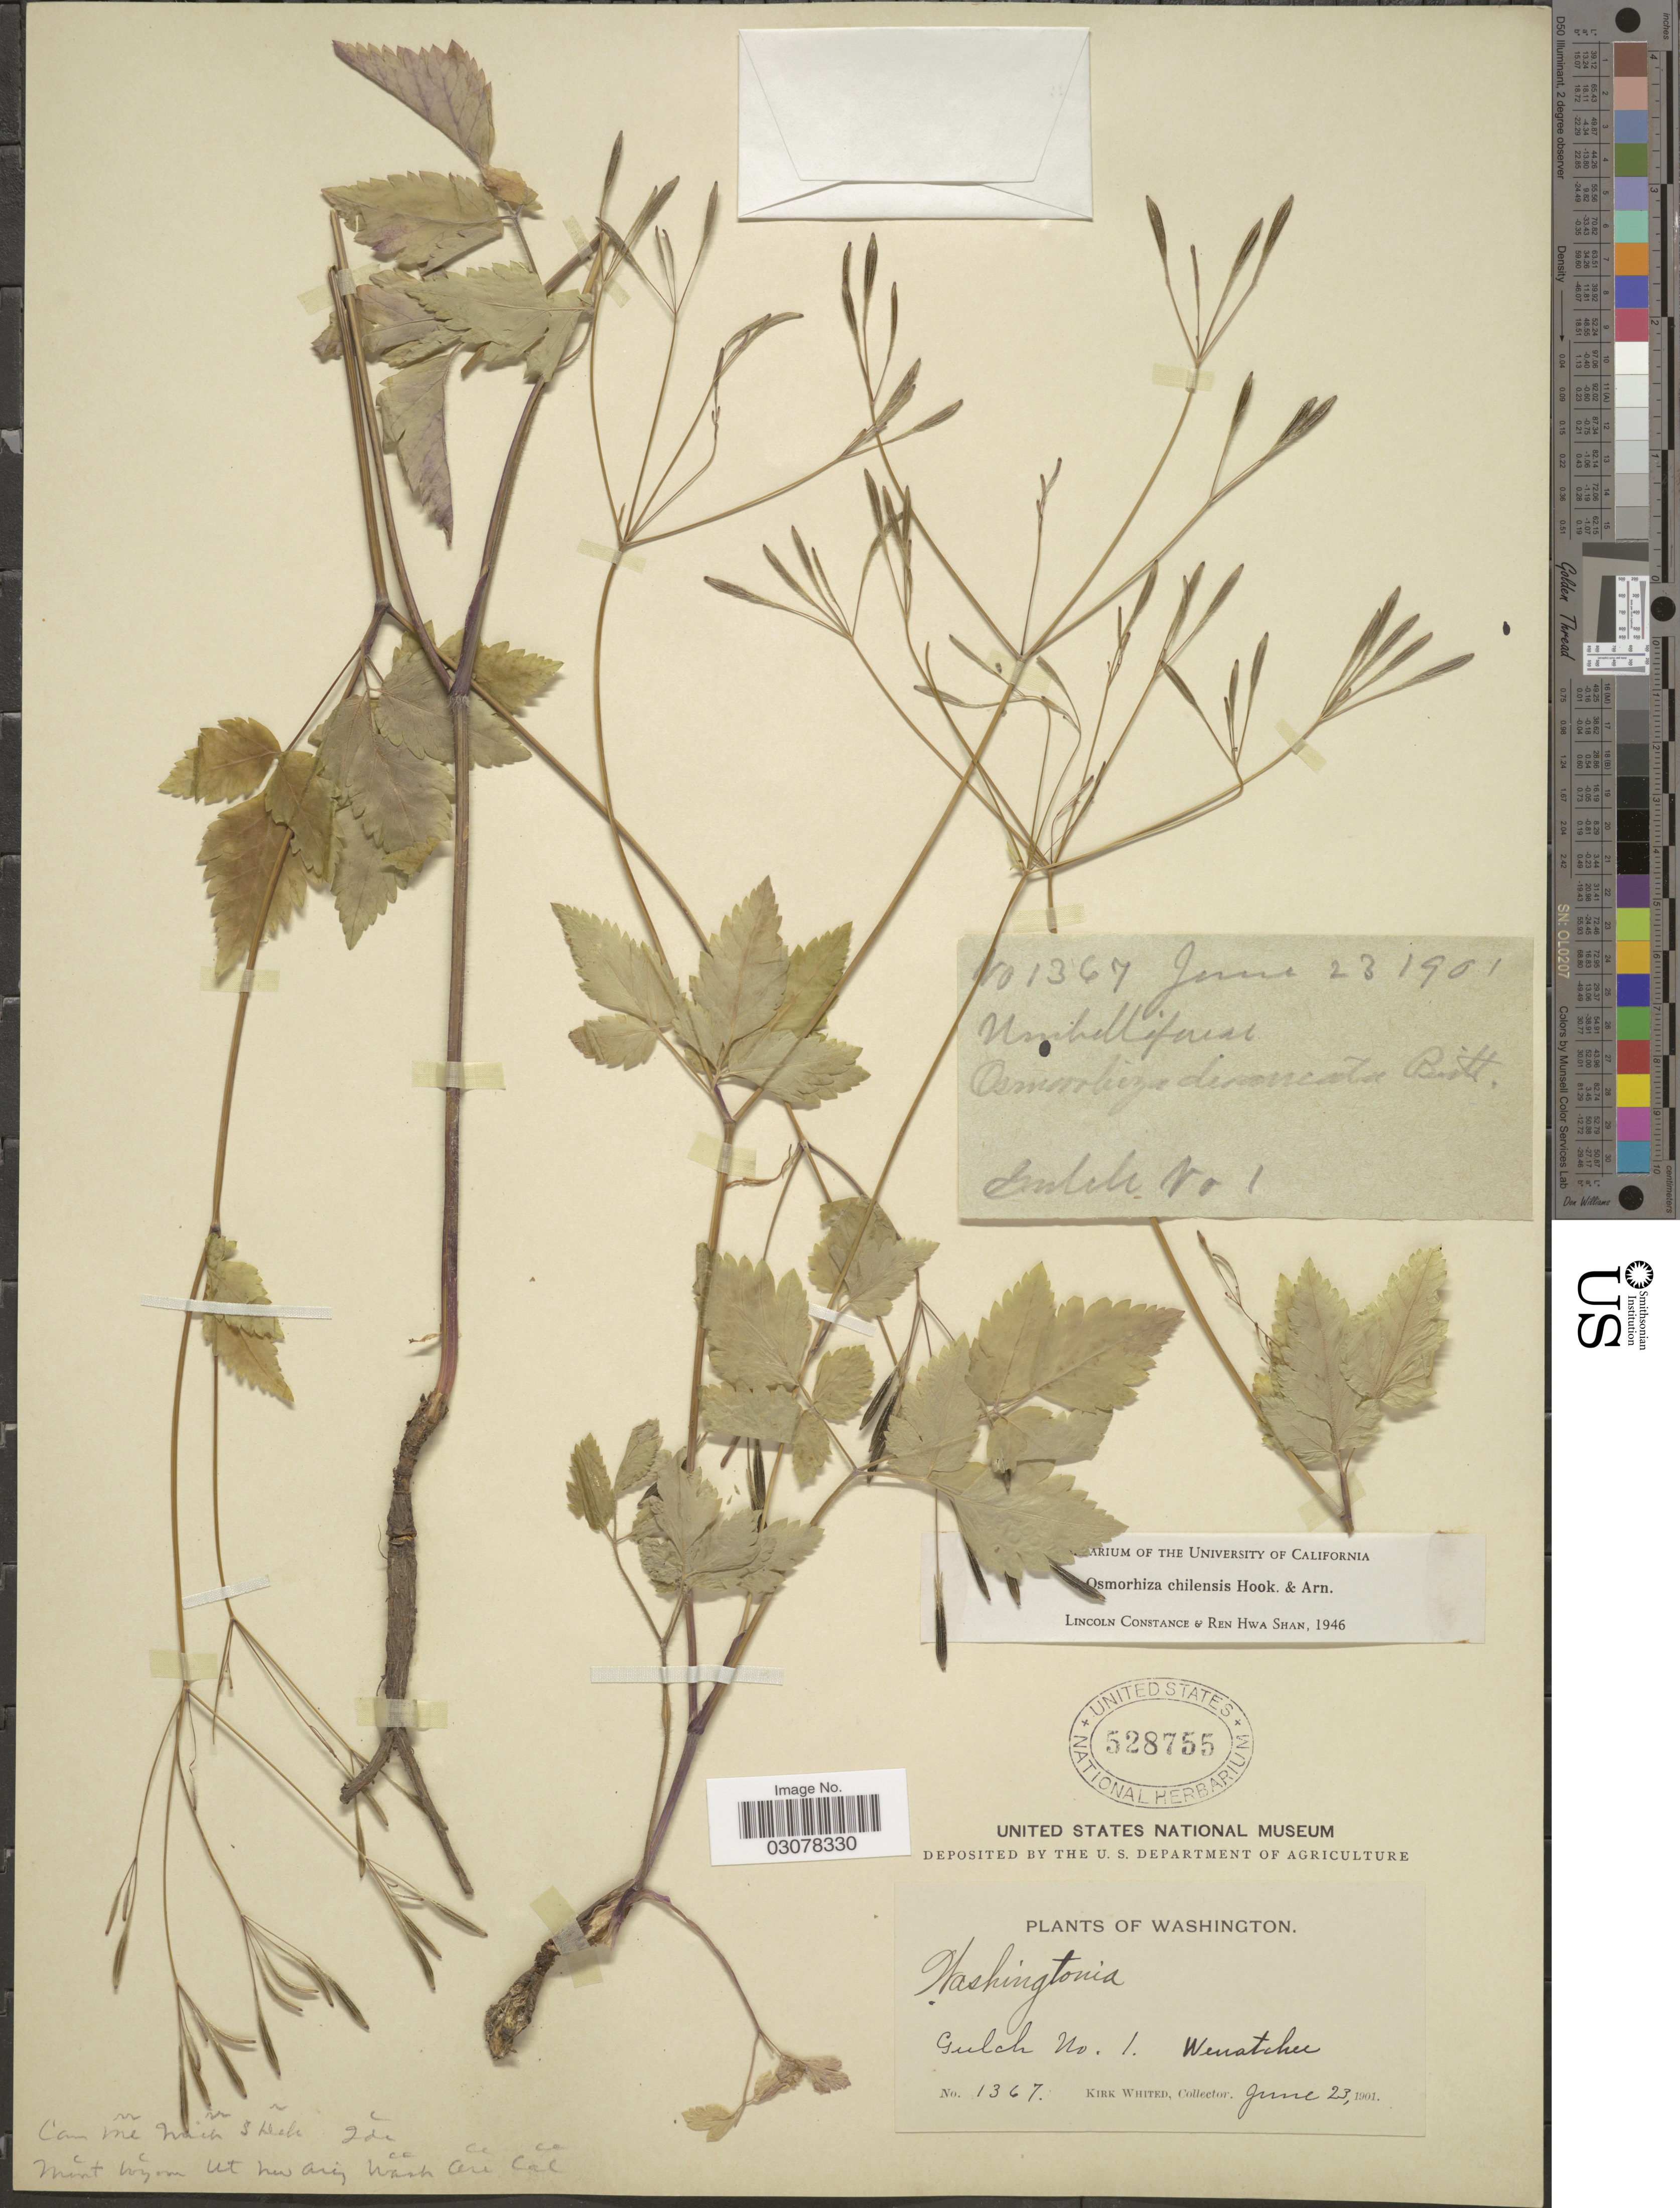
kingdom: Plantae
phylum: Tracheophyta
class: Magnoliopsida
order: Apiales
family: Apiaceae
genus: Osmorhiza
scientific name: Osmorhiza chilensis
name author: Hook. & Arn.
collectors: K. Whited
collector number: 1367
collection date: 1901-06-23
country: United States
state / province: Washington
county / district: Chelan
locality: Gulch no. 1. Wenatchee.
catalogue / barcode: US 528755